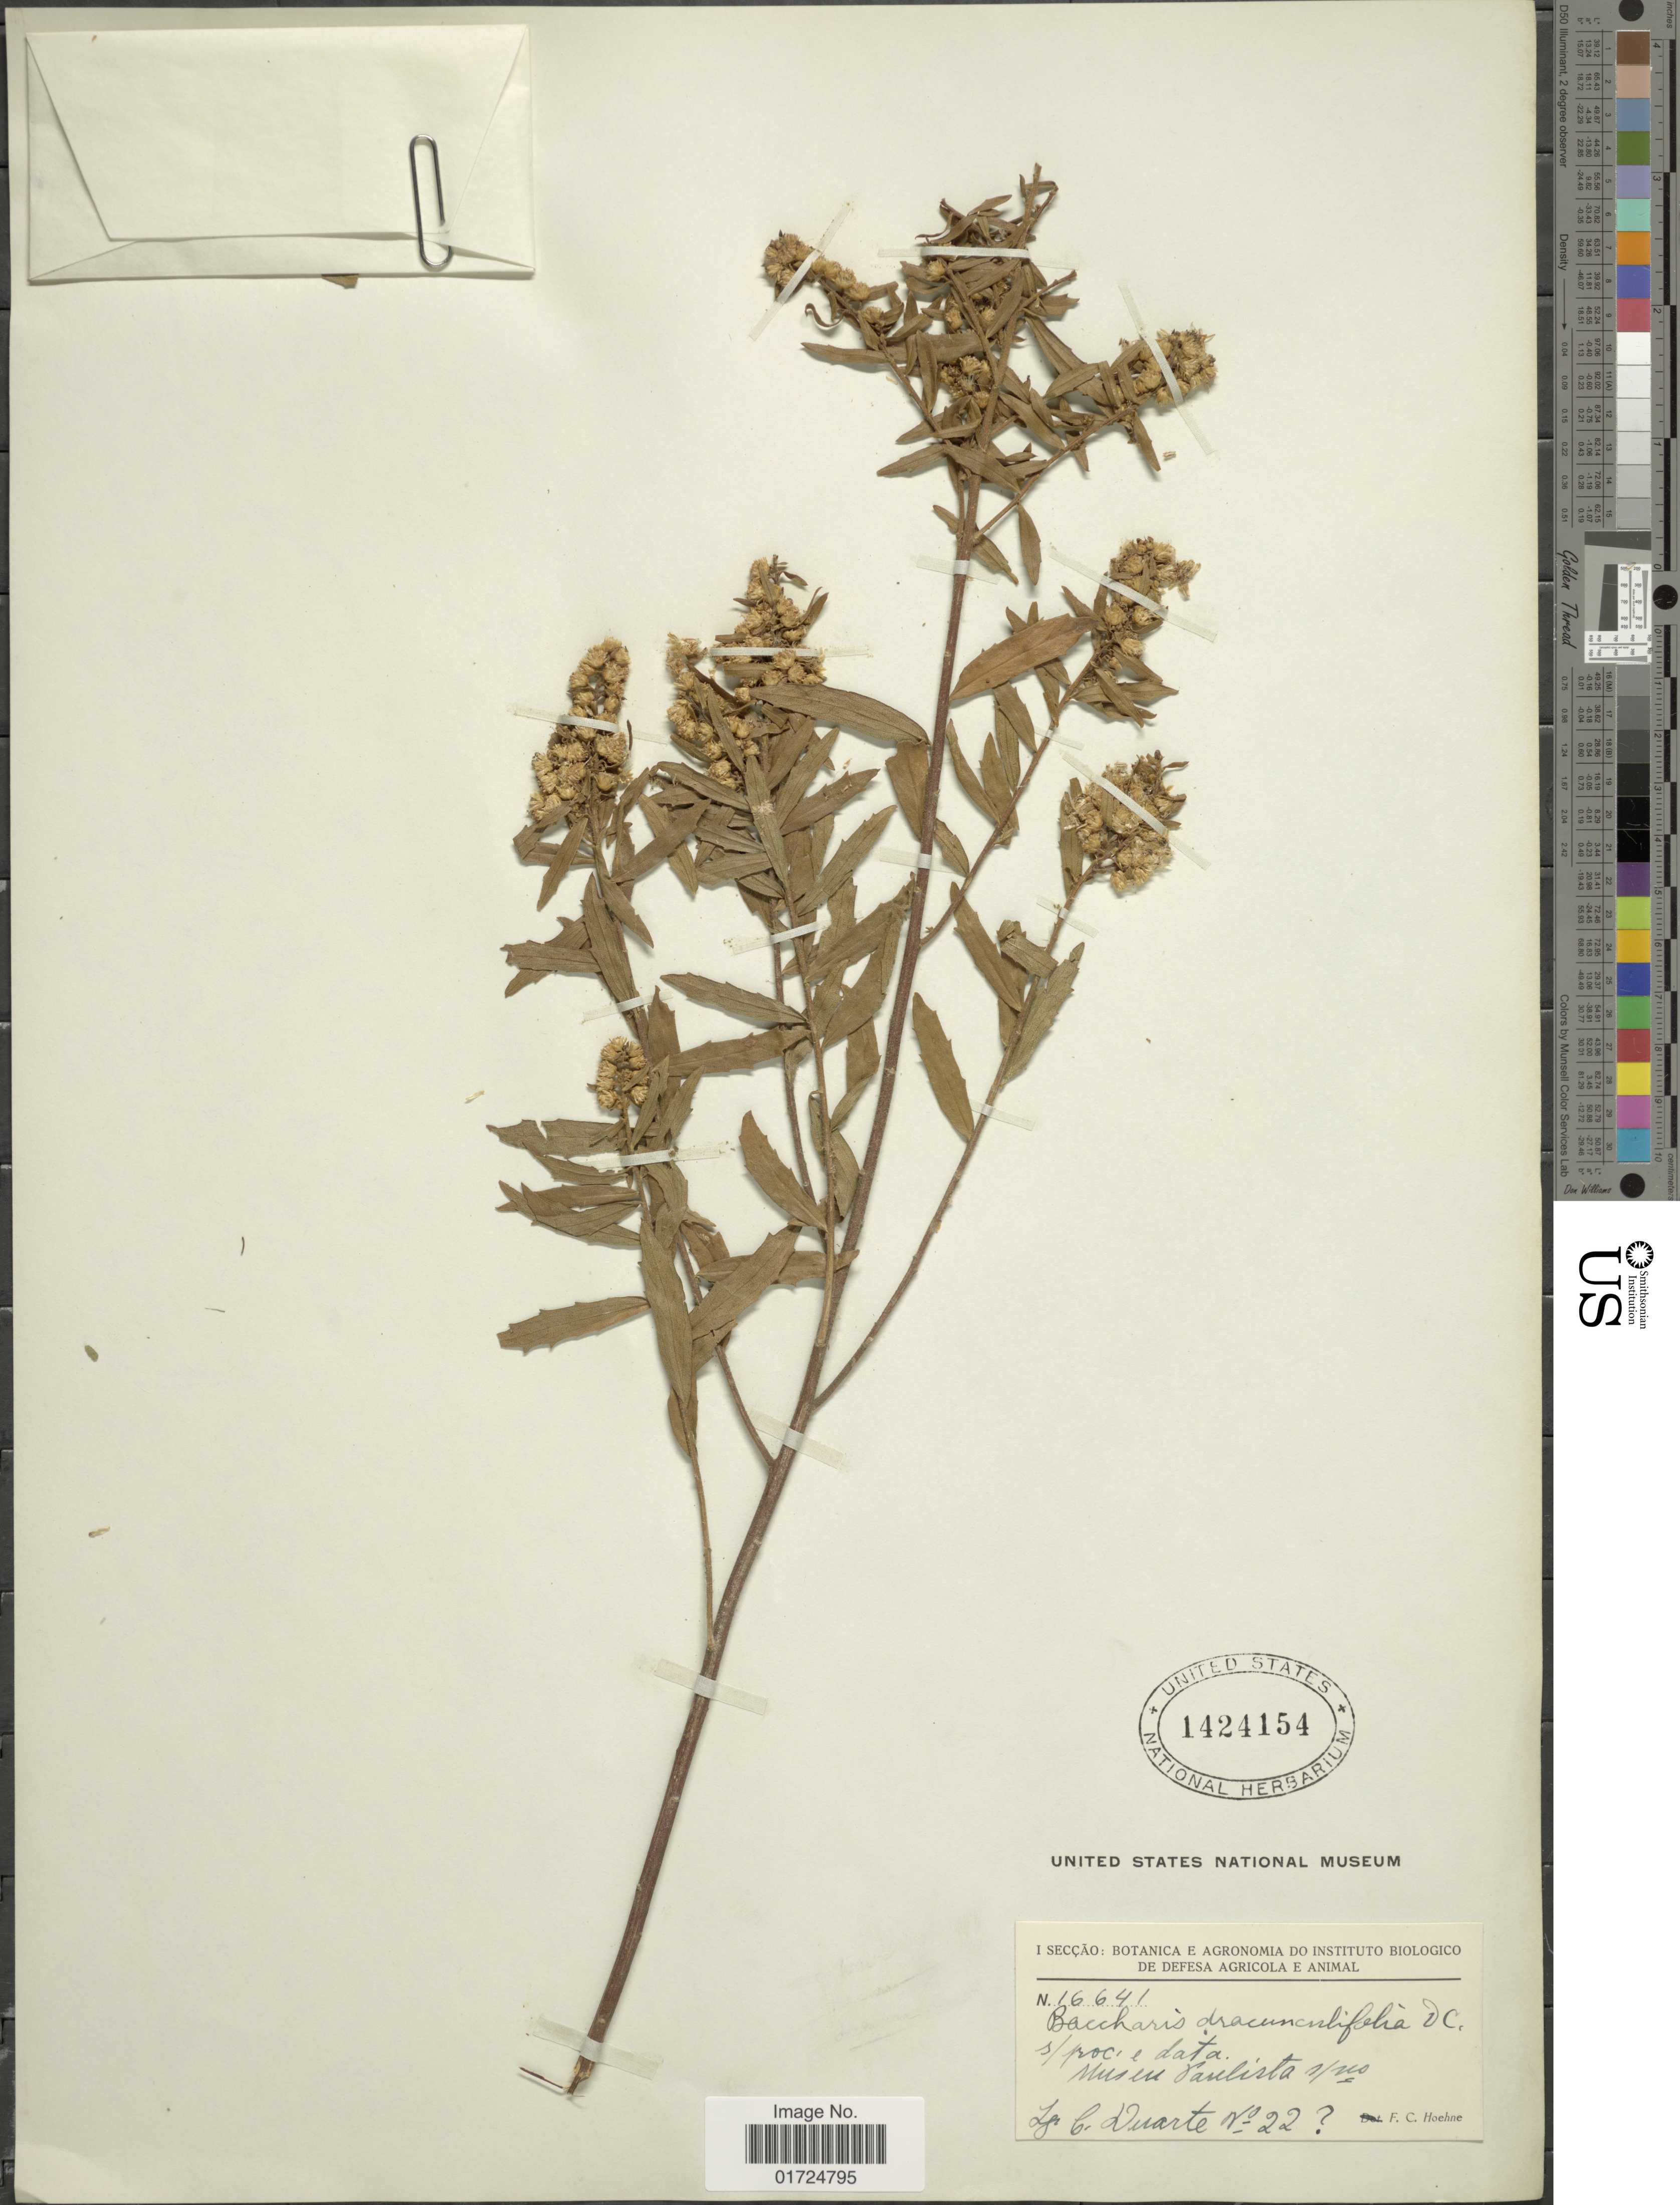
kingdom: Plantae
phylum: Tracheophyta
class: Magnoliopsida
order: Asterales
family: Asteraceae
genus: Baccharis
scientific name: Baccharis dracunculifolia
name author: DC.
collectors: C. Duarte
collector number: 16641/22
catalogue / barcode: US 1424154